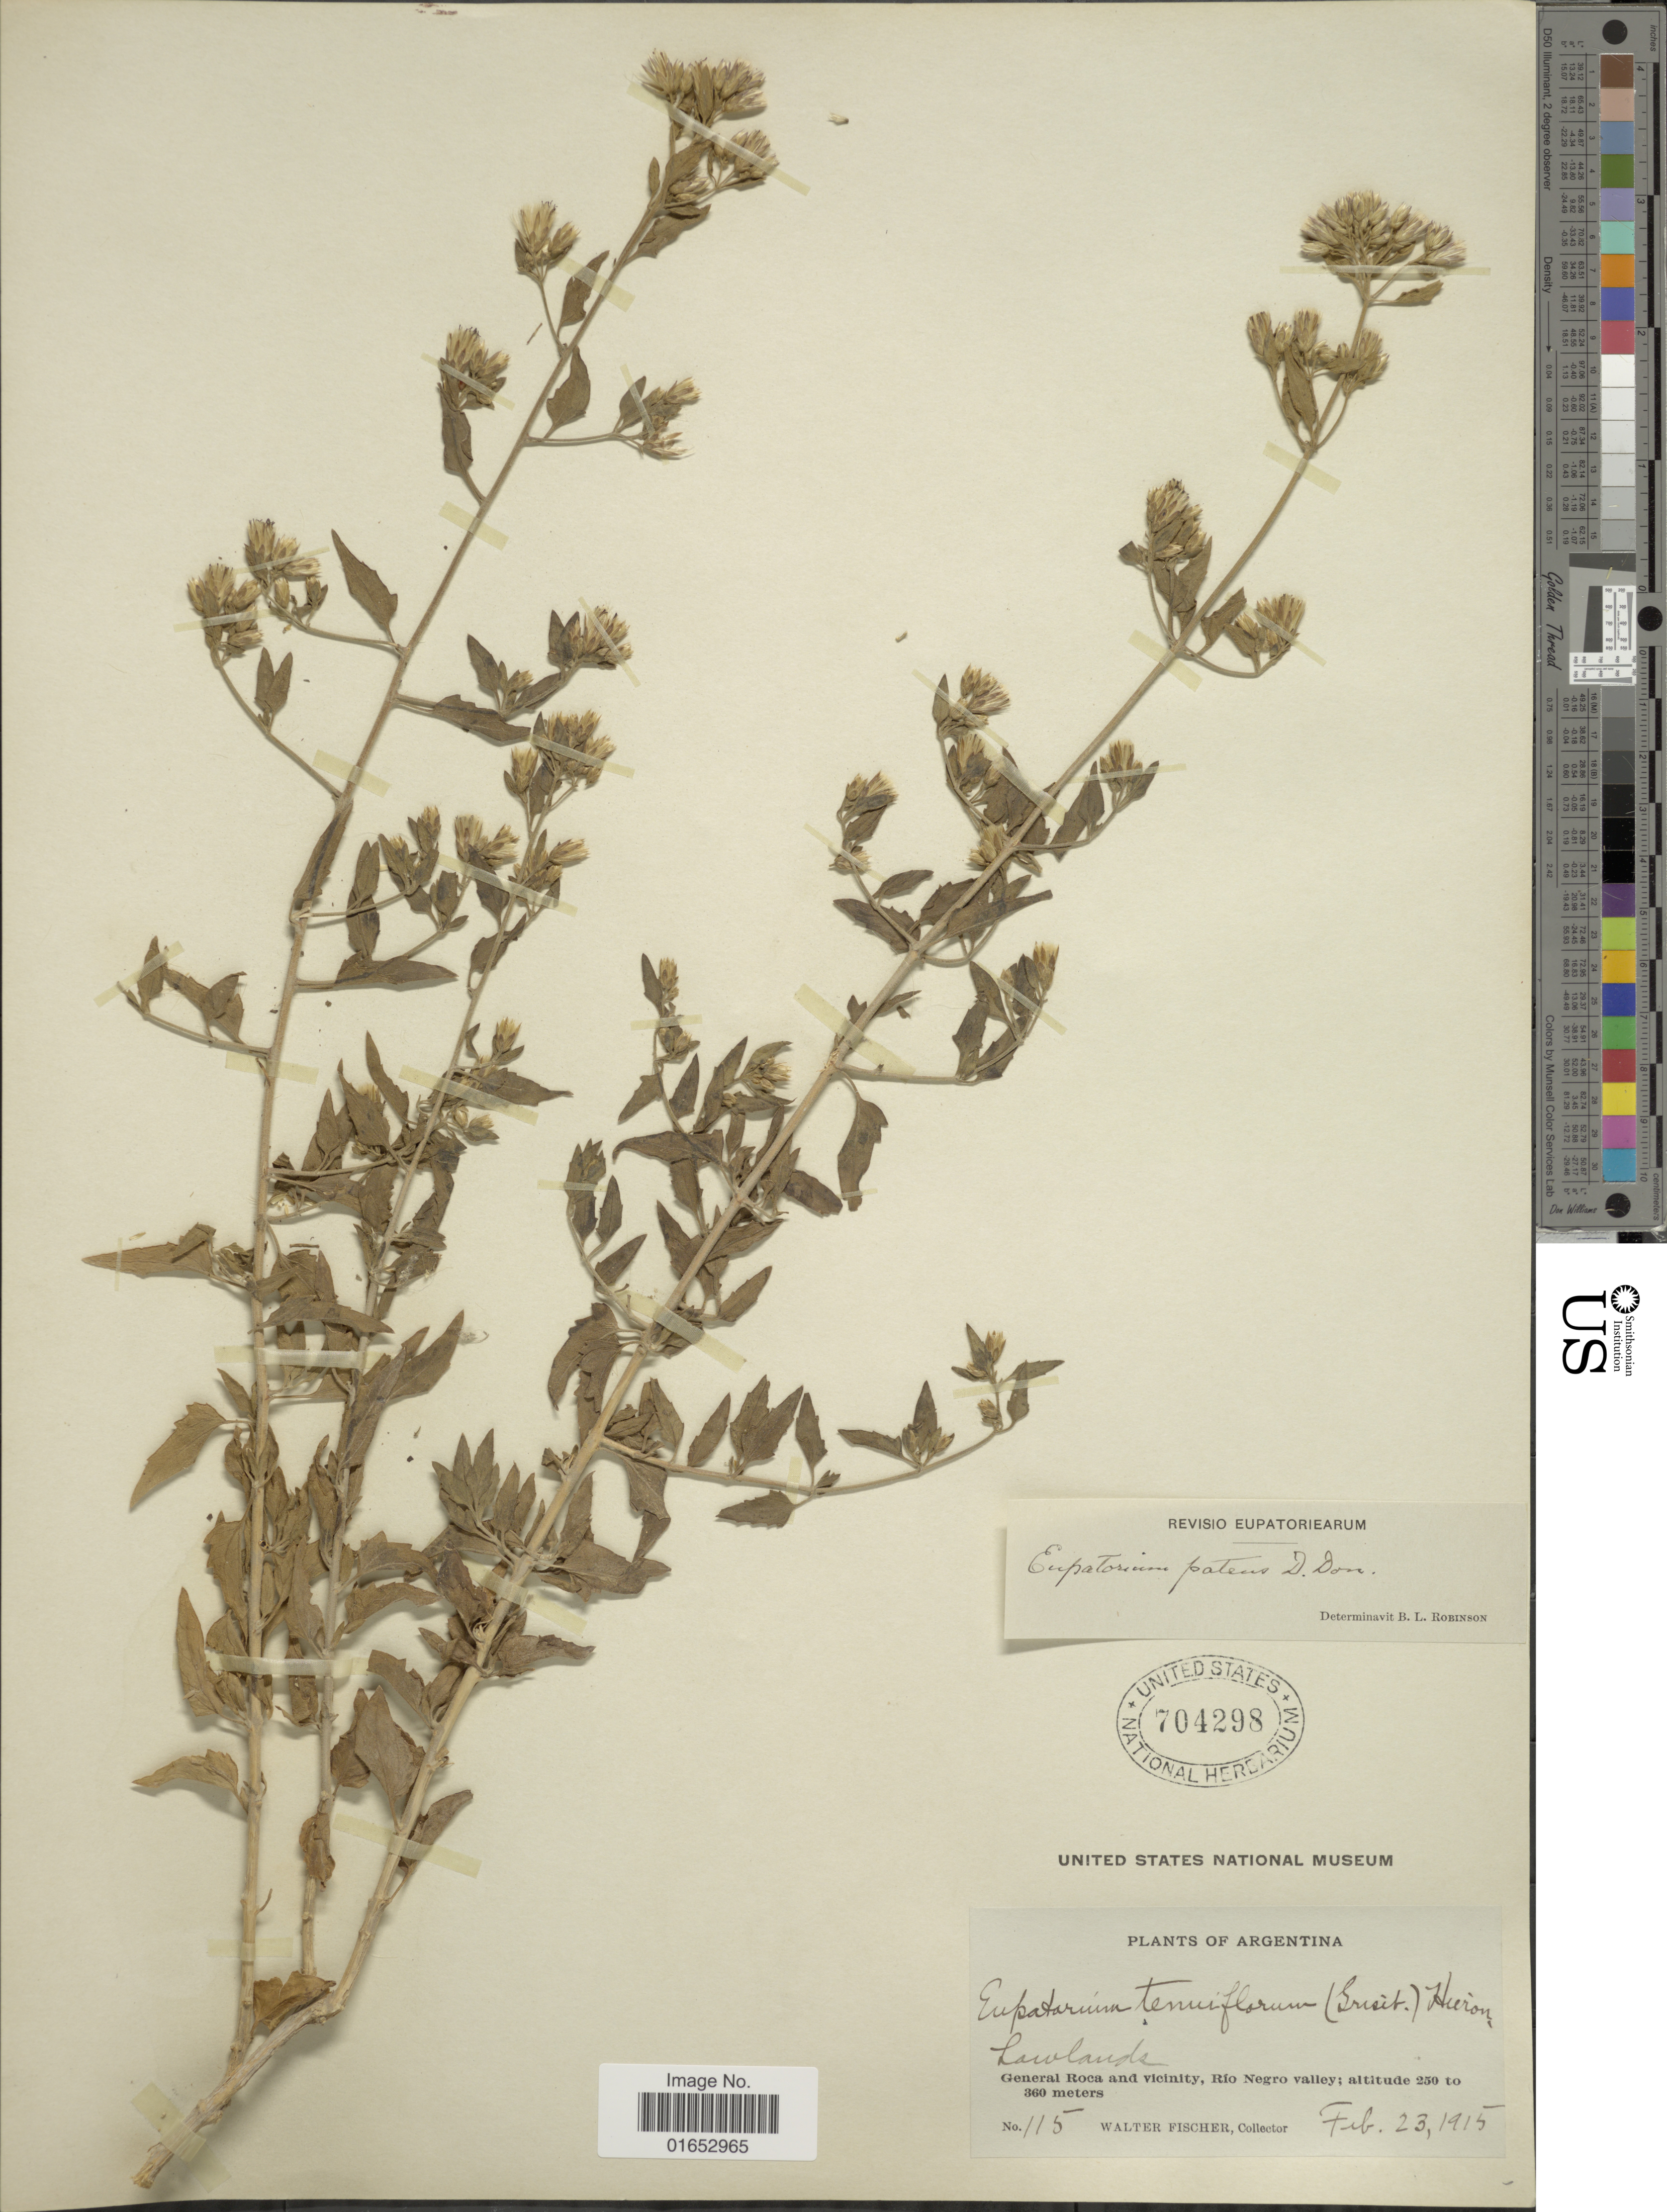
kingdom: Plantae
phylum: Tracheophyta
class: Magnoliopsida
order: Asterales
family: Asteraceae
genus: Austrobrickellia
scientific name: Austrobrickellia patens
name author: (D. Don ex Hook. & Arn.) R.M. King & H. Rob.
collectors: W. Fischer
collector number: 115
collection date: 1915-02-23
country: Argentina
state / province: Rio Negro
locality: Lawlands, General Rosa and vicinity, Rio Negro valley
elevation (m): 250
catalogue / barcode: US 704298